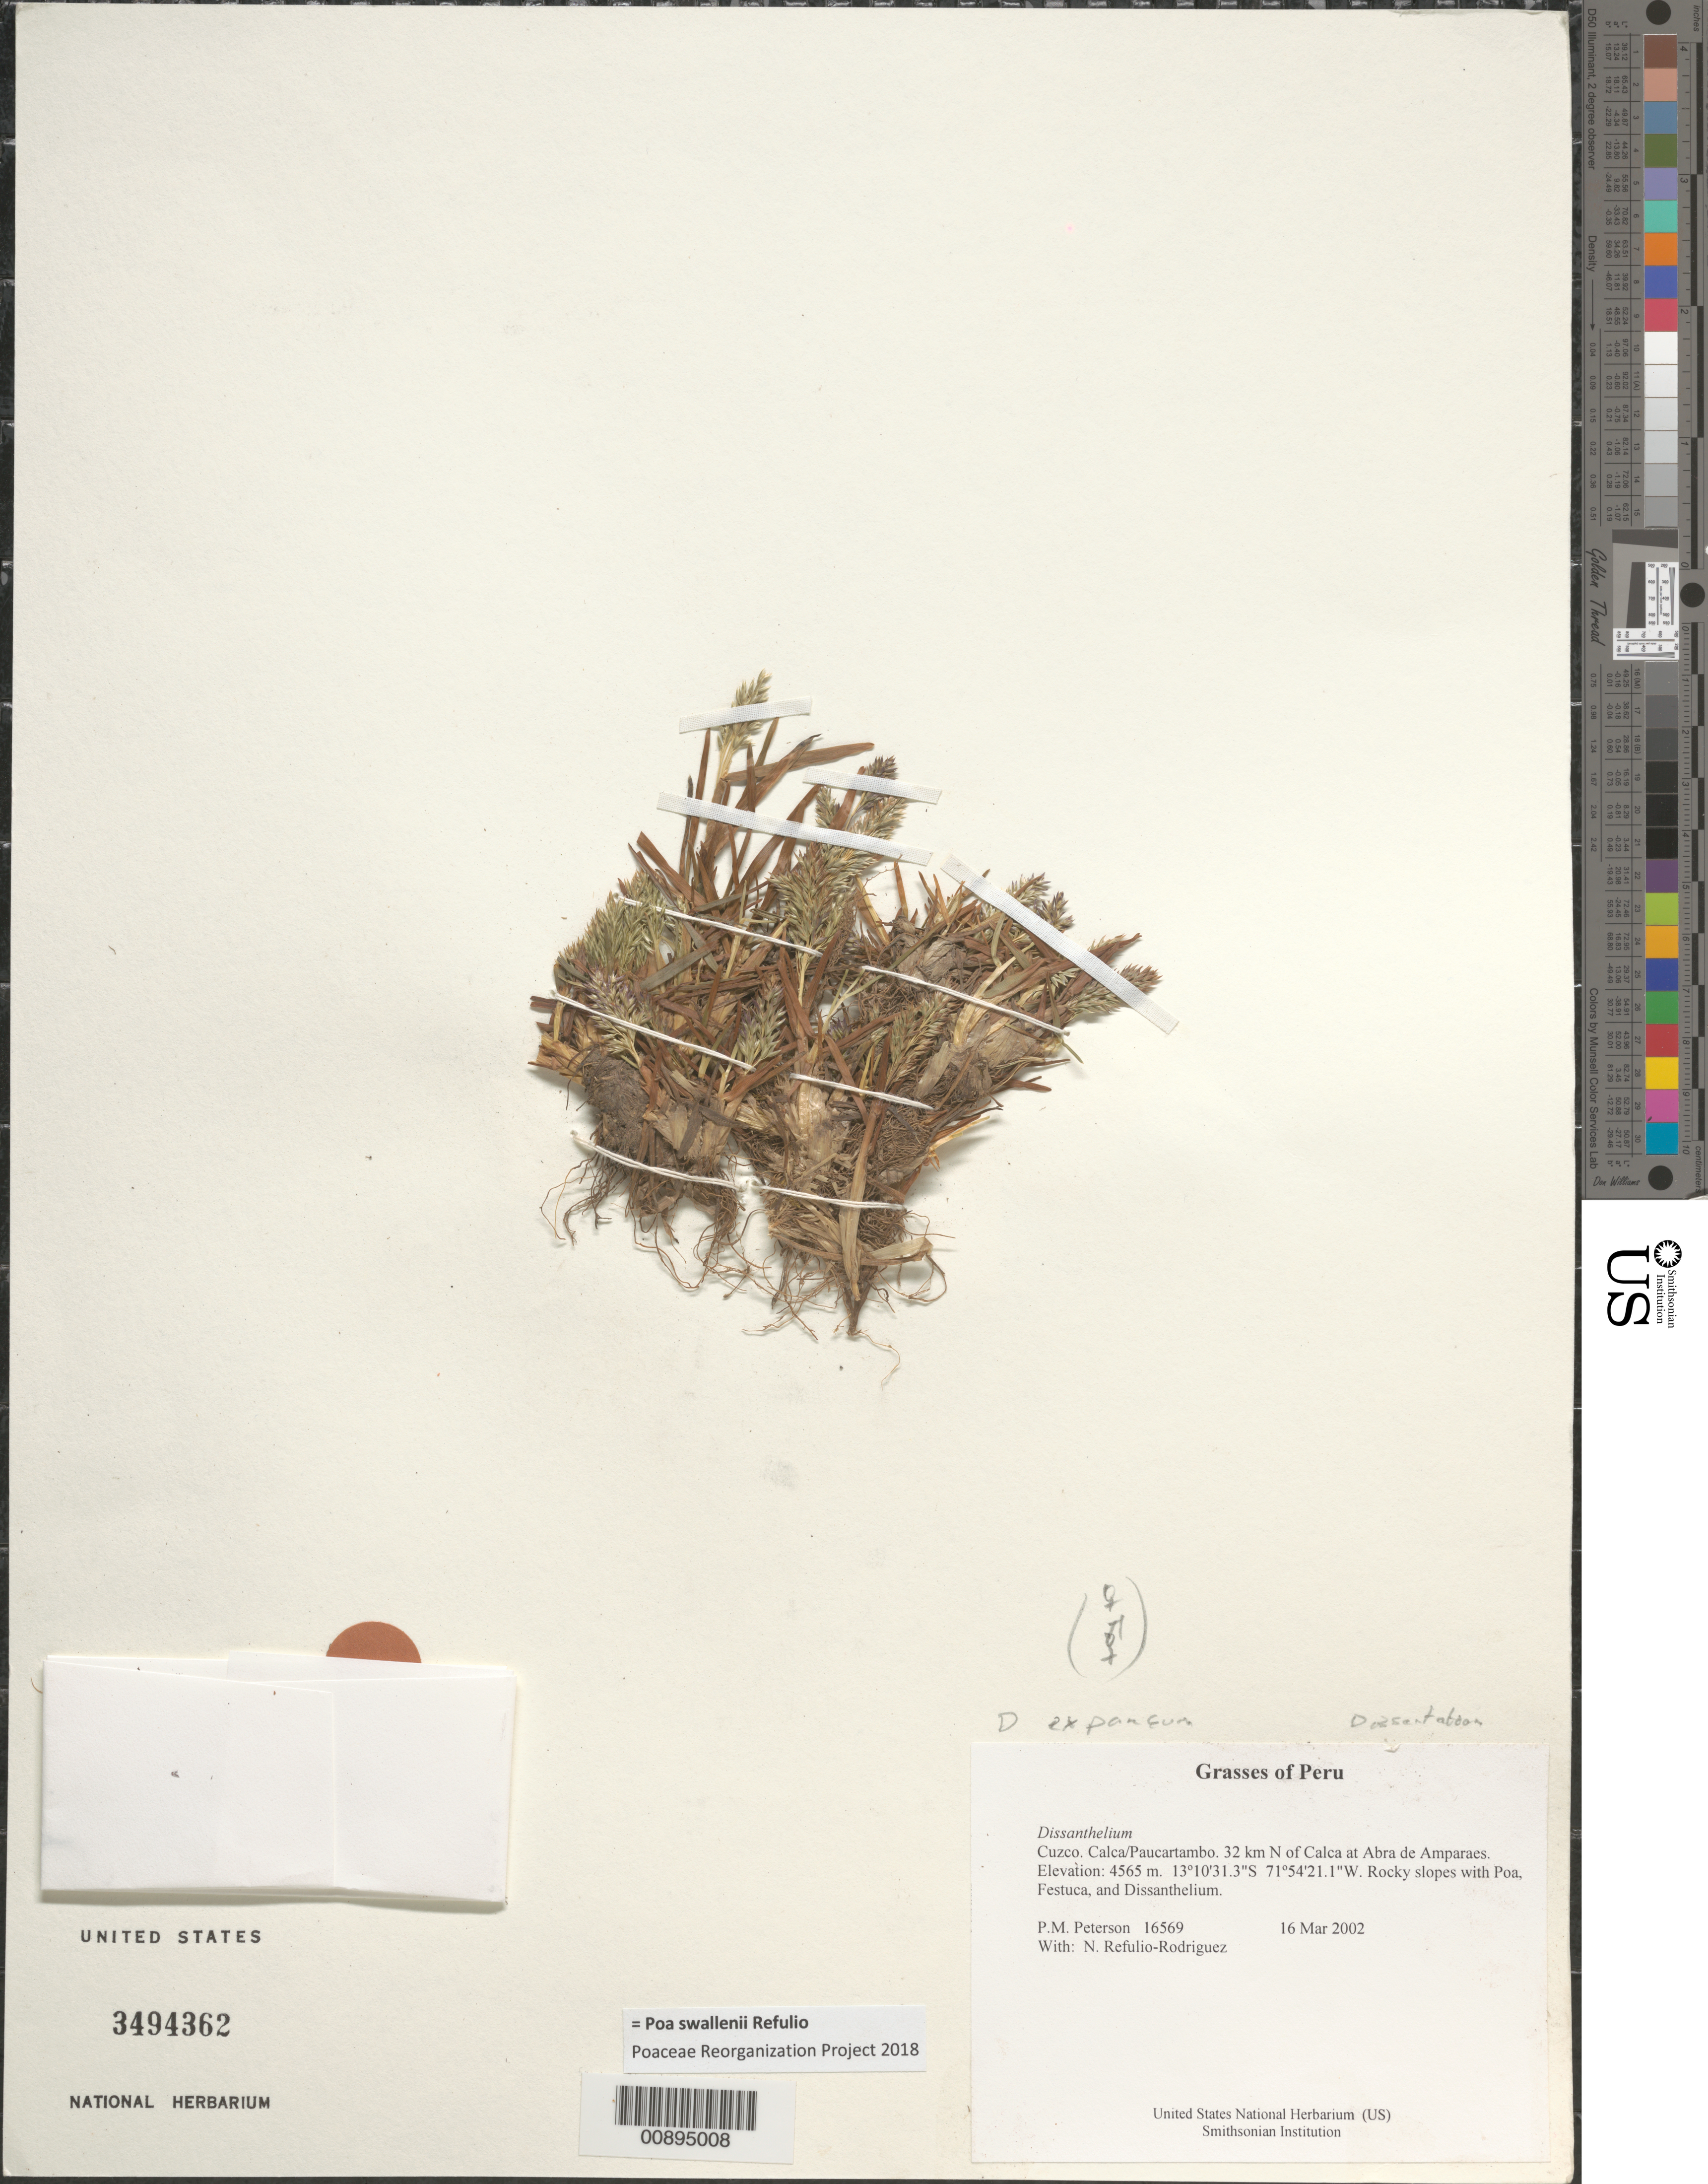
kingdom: Plantae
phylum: Tracheophyta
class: Liliopsida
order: Poales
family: Poaceae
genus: Poa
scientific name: Poa swallenii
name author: Refulio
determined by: Poaceae Reorganization Project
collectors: P. M. Peterson & N. Refulio-Rodríguez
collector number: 16569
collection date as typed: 16 Mar 2002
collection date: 2002-03-16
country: Peru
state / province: Cusco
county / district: Calca/Paucartambo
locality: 32 km N of Calca at Abra de Amparaes.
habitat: Rocky slopes with ~Poa, Festuca, and Dissanthelium~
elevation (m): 4565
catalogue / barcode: US 3494362